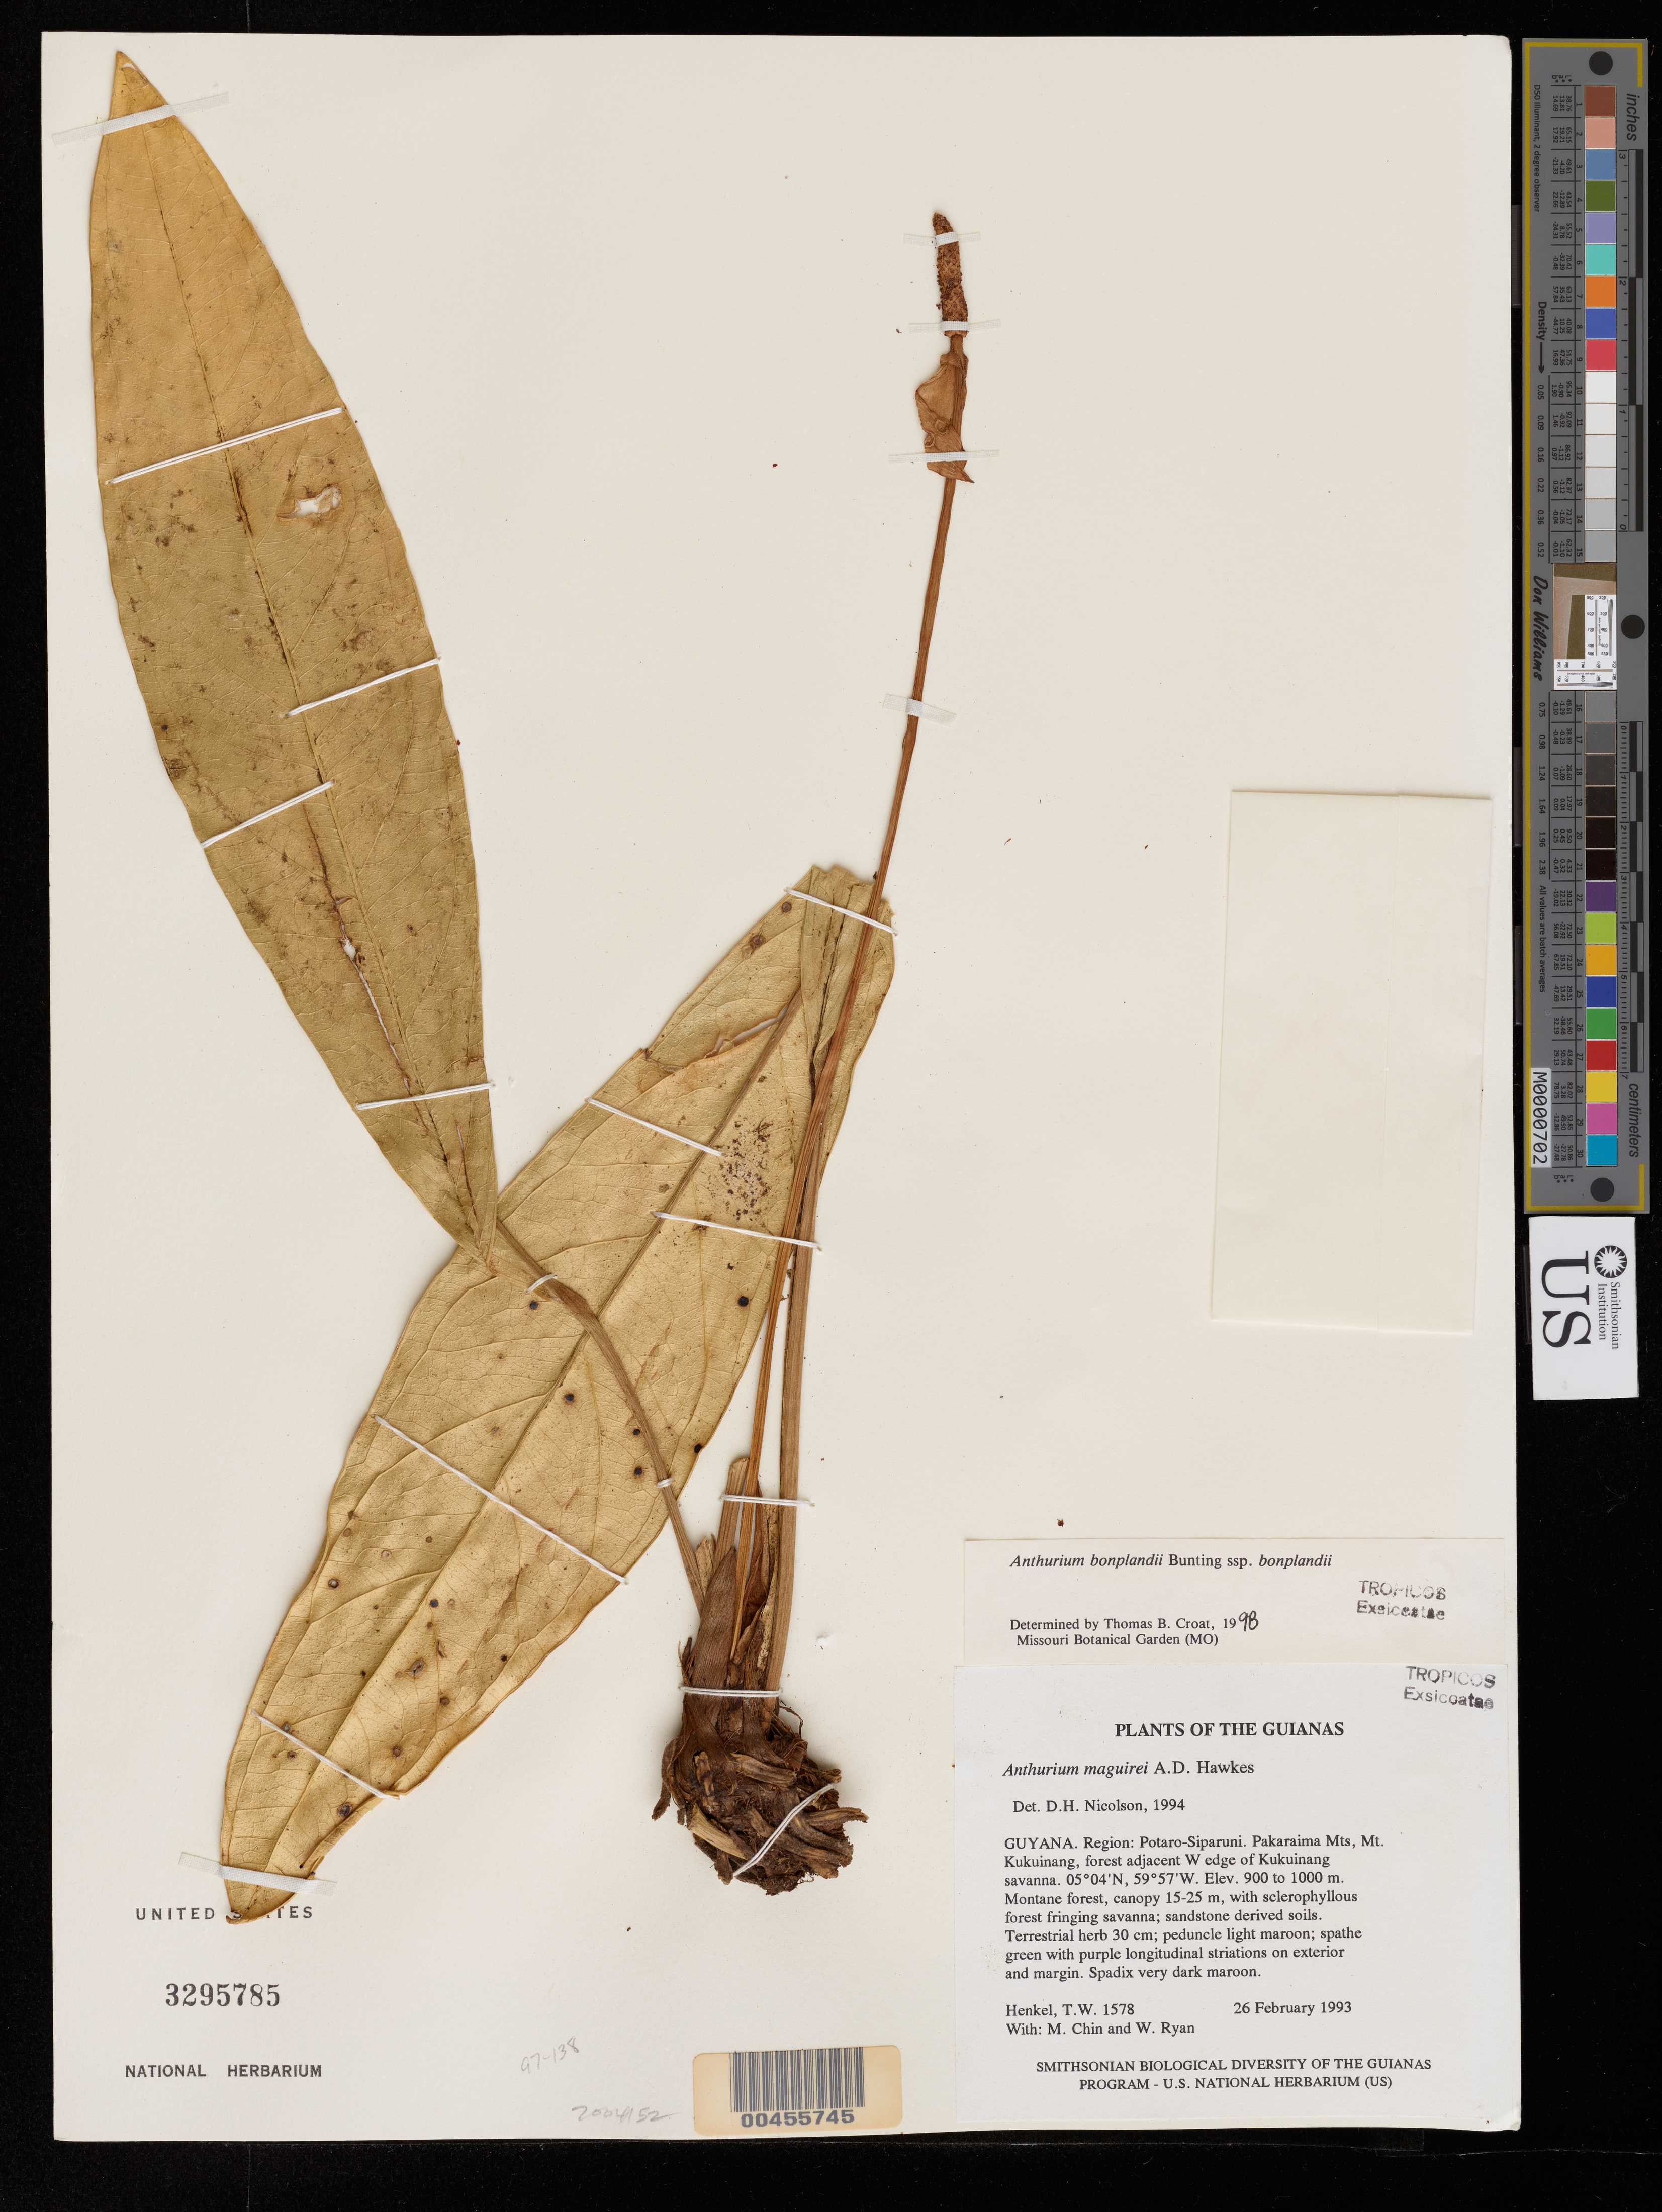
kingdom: Plantae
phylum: Tracheophyta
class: Liliopsida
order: Alismatales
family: Araceae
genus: Anthurium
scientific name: Anthurium bonplandii subsp. bonplandii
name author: G.S. Bunting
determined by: Croat, Thomas B., Missouri Botanical Garden (MO)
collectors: T. Henkel, M. Chin & W. Ryan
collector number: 1578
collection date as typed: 26 February 1993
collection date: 1993-02-26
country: Guyana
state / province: Potaro-Siparuni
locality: Pakaraima Mts, Mt. Kukuinang, forest adjacent W edge of Kukuinang savanna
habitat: Montane forest, canopy 15-25 m, with sclerophyllous forest fringing savanna; sandstone derived soils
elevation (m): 900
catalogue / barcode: US 3295785